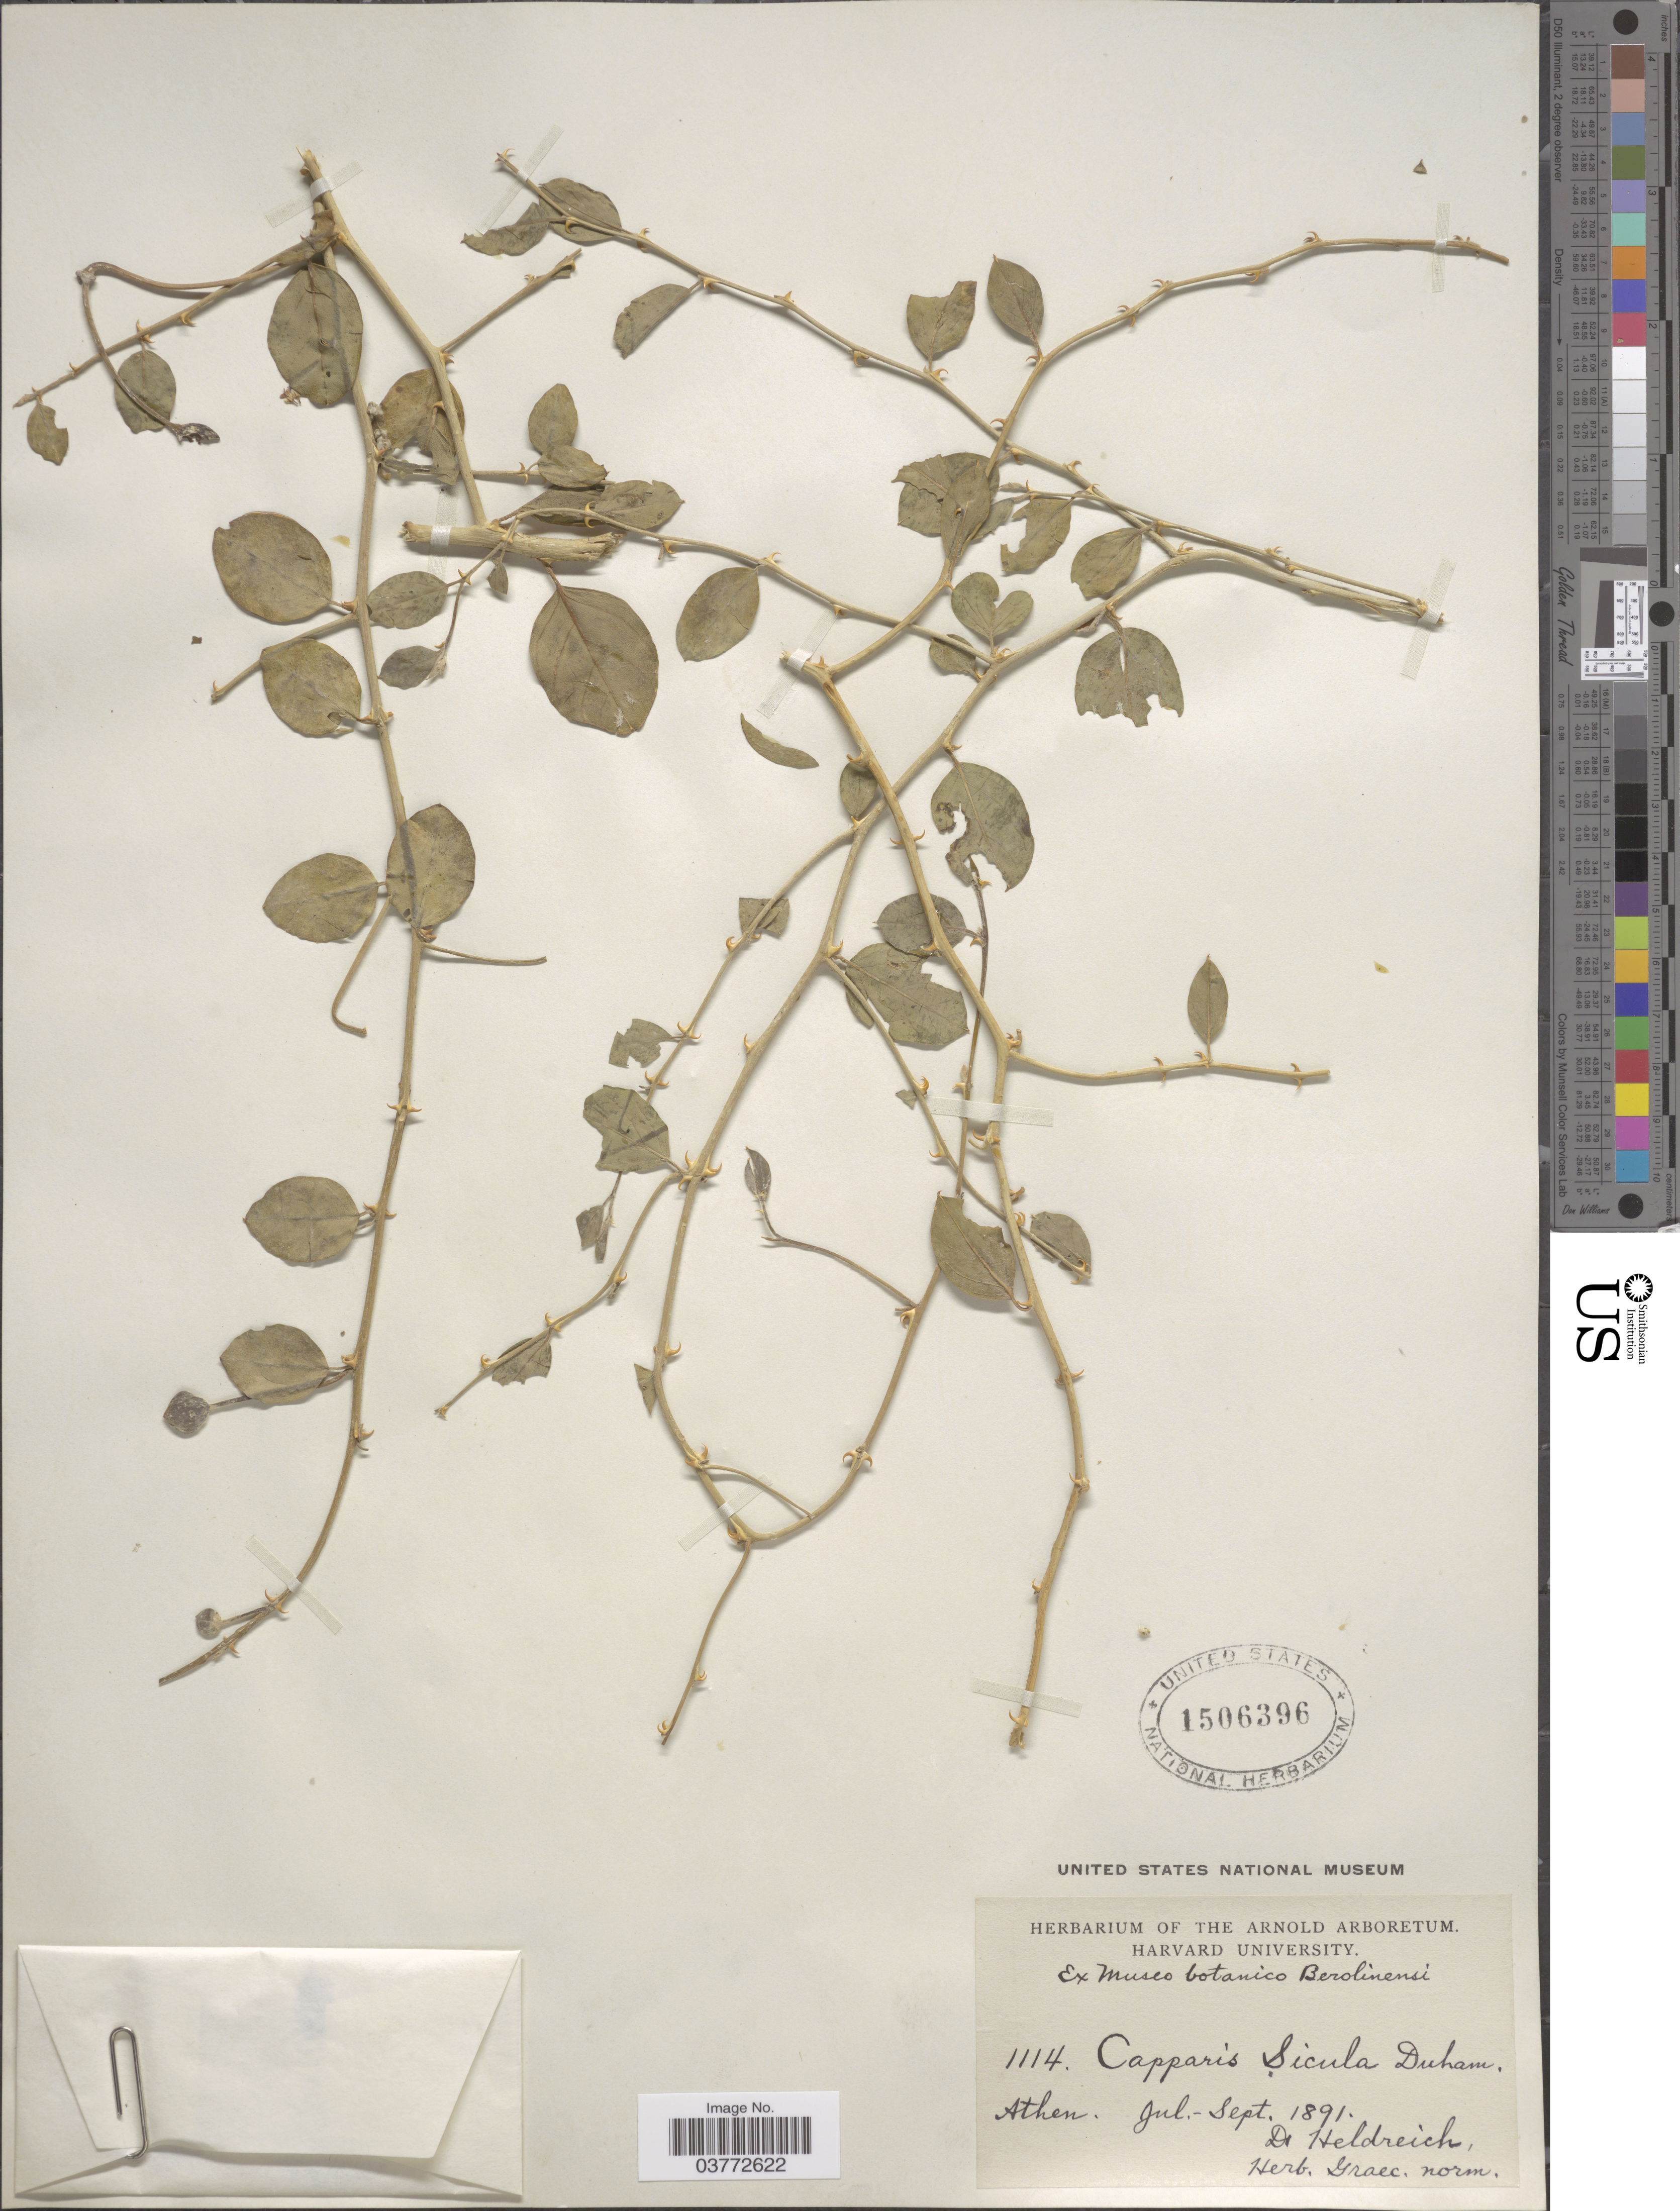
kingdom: Plantae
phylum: Tracheophyta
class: Magnoliopsida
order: Brassicales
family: Capparaceae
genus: Capparis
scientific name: Capparis sicula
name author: Veill. ex Duhamel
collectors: -. De Heldreich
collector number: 1114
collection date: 1891-07/1891-09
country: Greece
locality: Athen.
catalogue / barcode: US 1506396